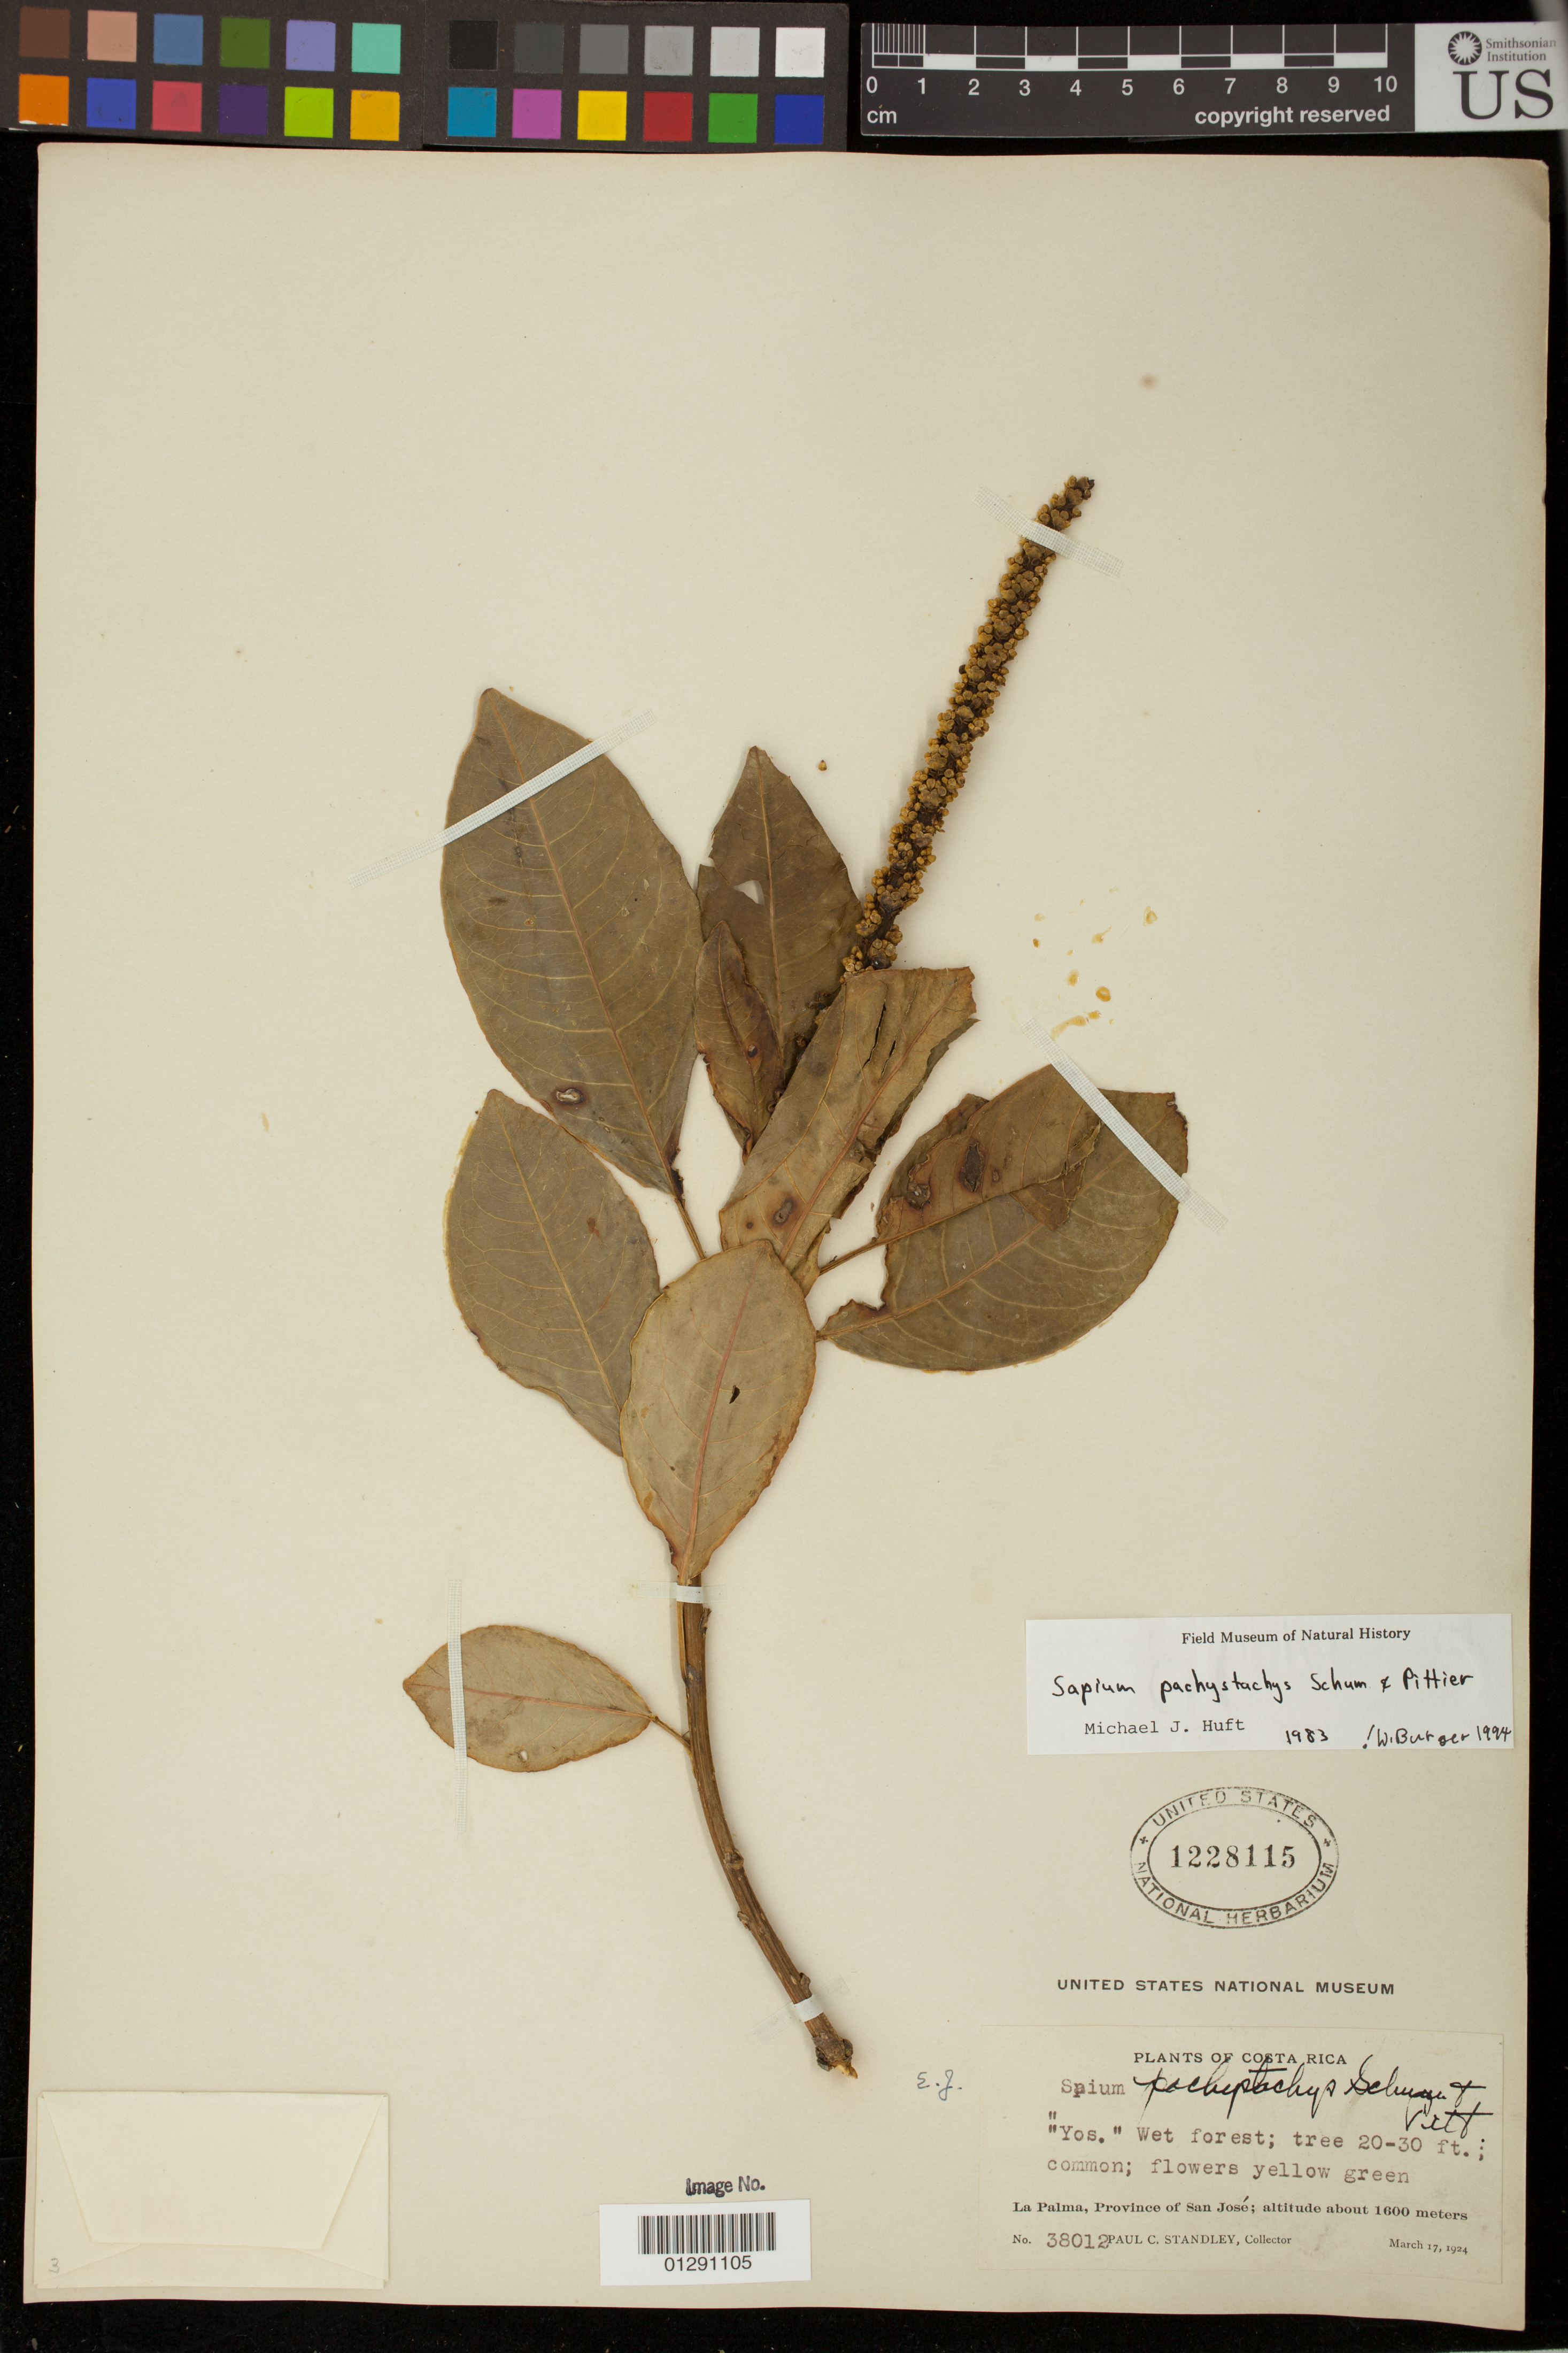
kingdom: Plantae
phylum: Tracheophyta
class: Magnoliopsida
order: Malpighiales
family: Euphorbiaceae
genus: Sapium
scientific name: Sapium pachystachys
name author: K. Schum. & Pittier in Pittier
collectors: P. C. Standley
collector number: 38012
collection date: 1924-03-17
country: Costa Rica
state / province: San Jose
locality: La Palma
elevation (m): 1600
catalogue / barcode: US 1228115